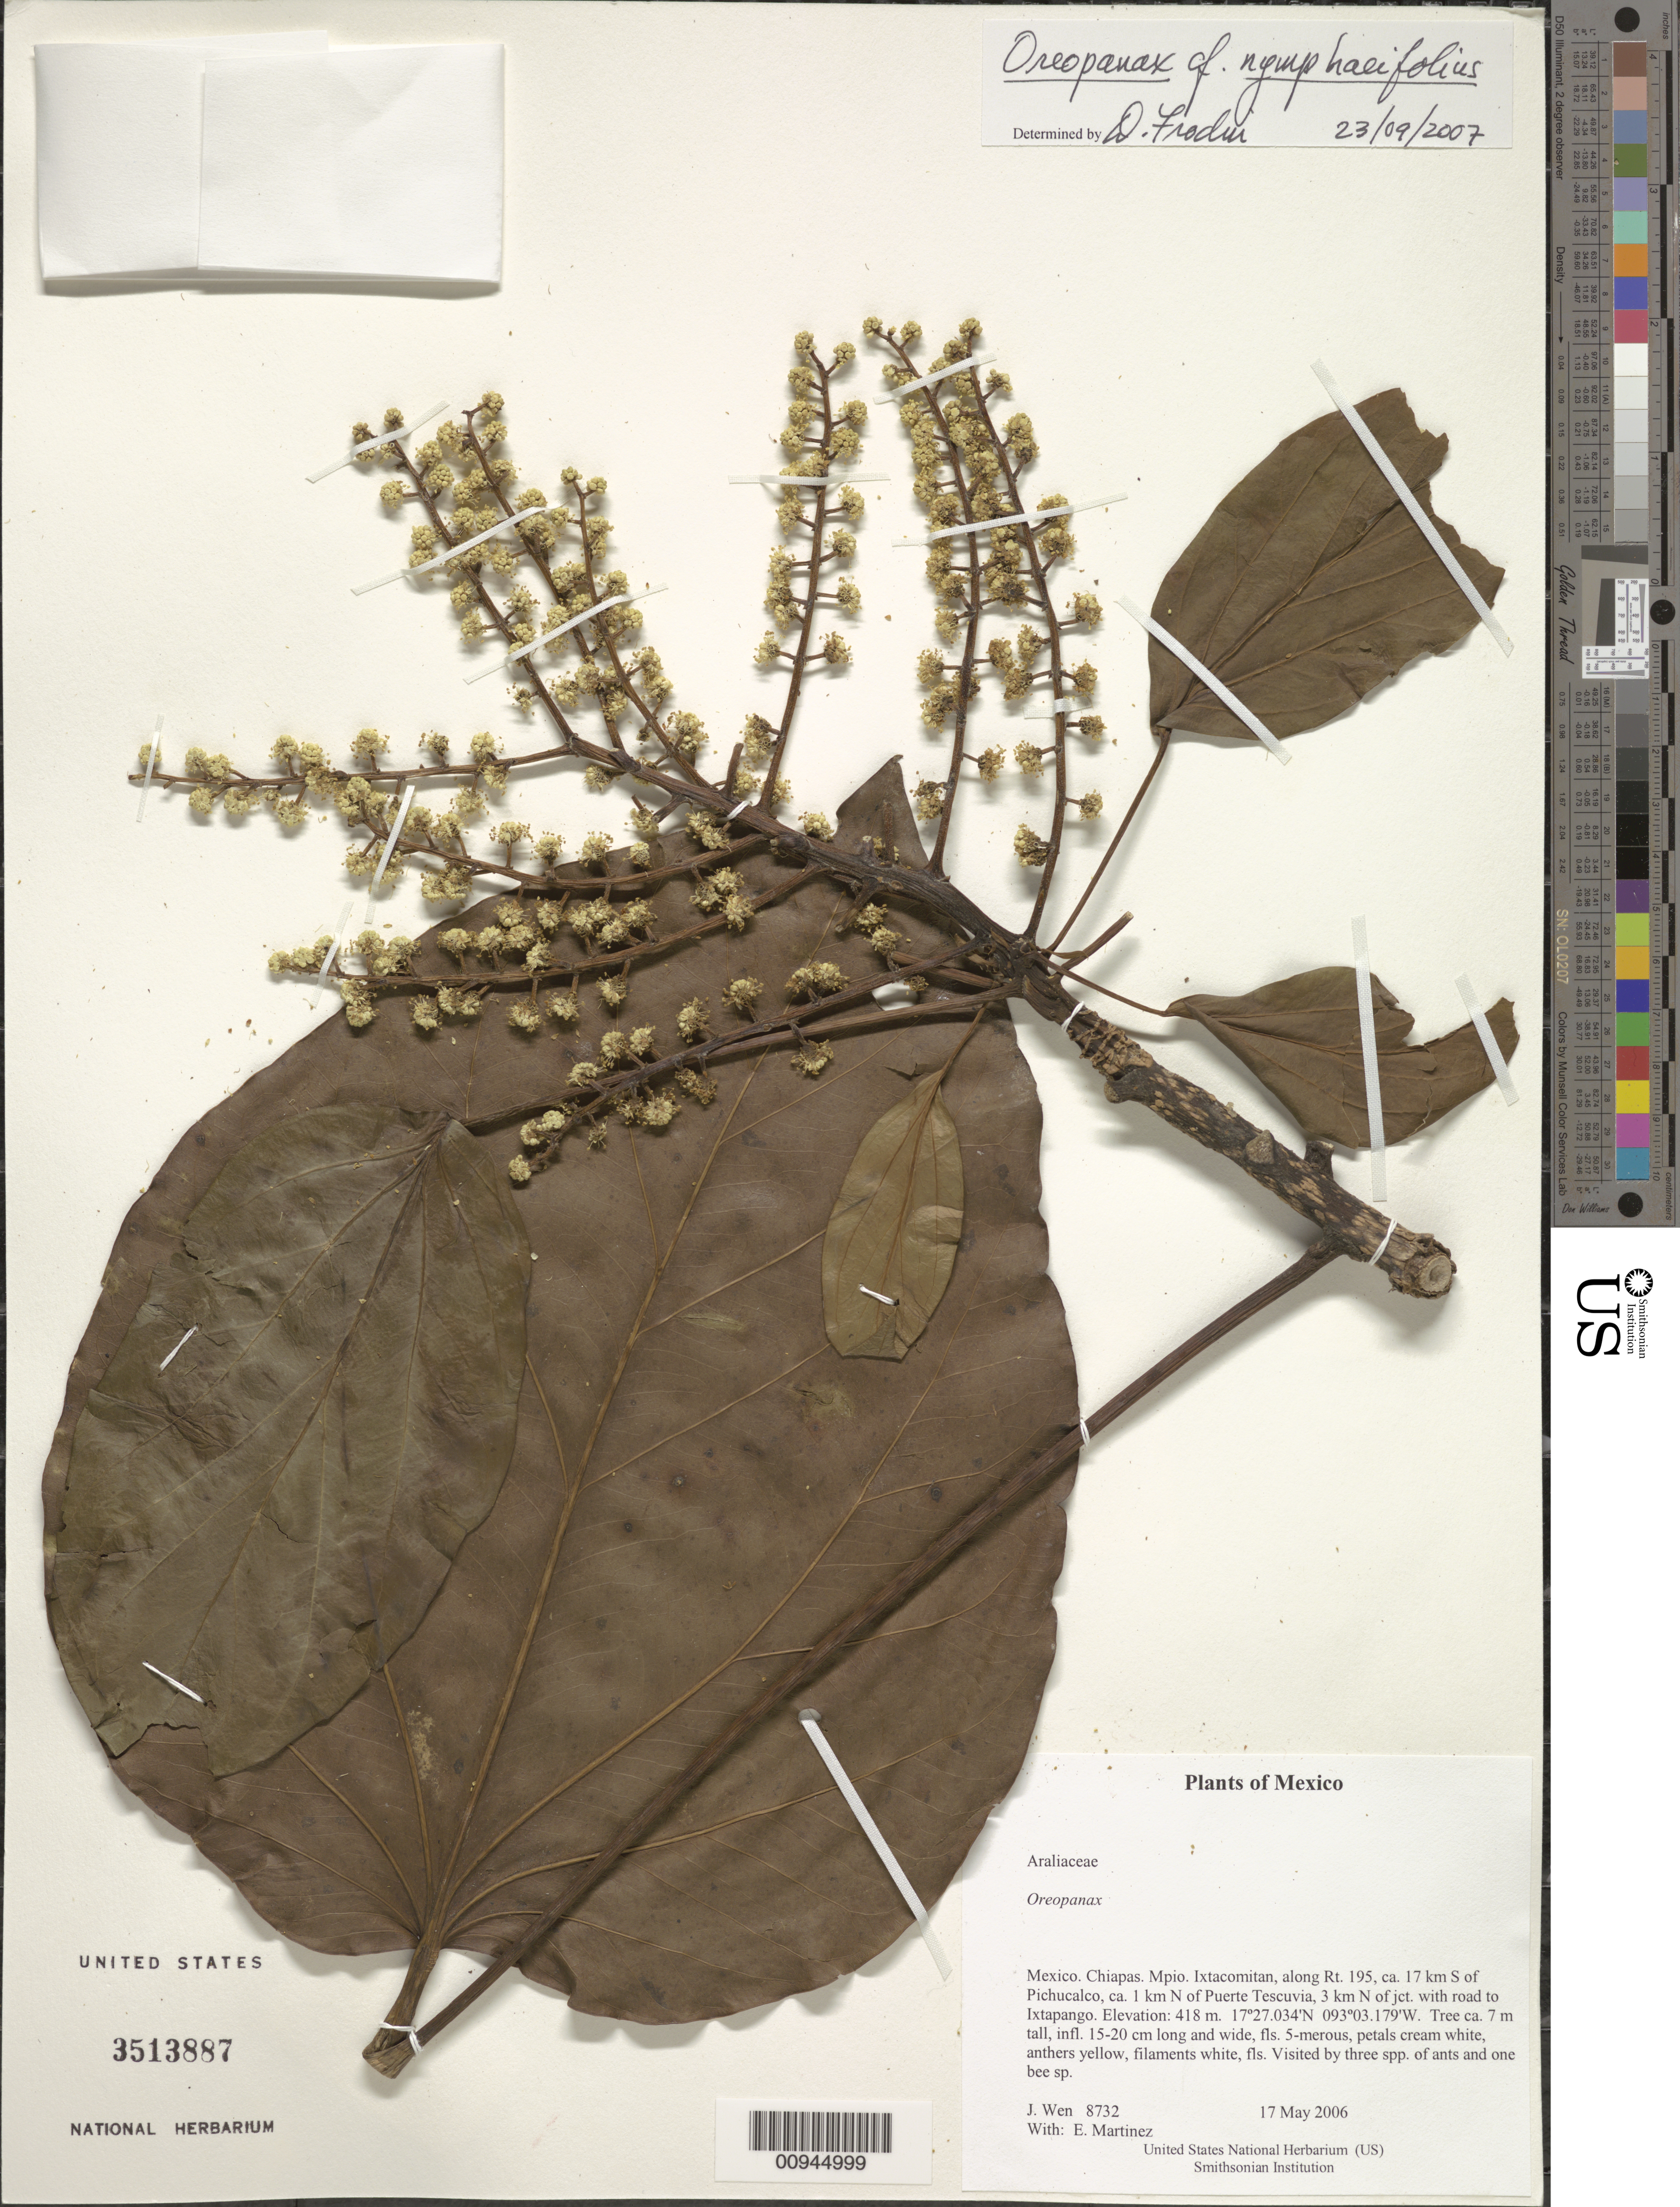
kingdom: Plantae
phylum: Tracheophyta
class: Magnoliopsida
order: Apiales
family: Araliaceae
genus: Oreopanax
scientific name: Oreopanax nymphaeifolius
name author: (Hibberd) G. Nicholson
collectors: J. Wen & E. Martínez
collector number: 8732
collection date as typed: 17 May 2006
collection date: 2006-05-17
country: Mexico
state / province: Chiapas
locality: Mpio. Ixtacomitan, along Rt. 195, ca. 17 km S of Pichucalco, ca. 1 km N of Puerte Tescuvia, 3 km N of jct. with road to Ixtapango.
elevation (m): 418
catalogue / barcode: US 3513887